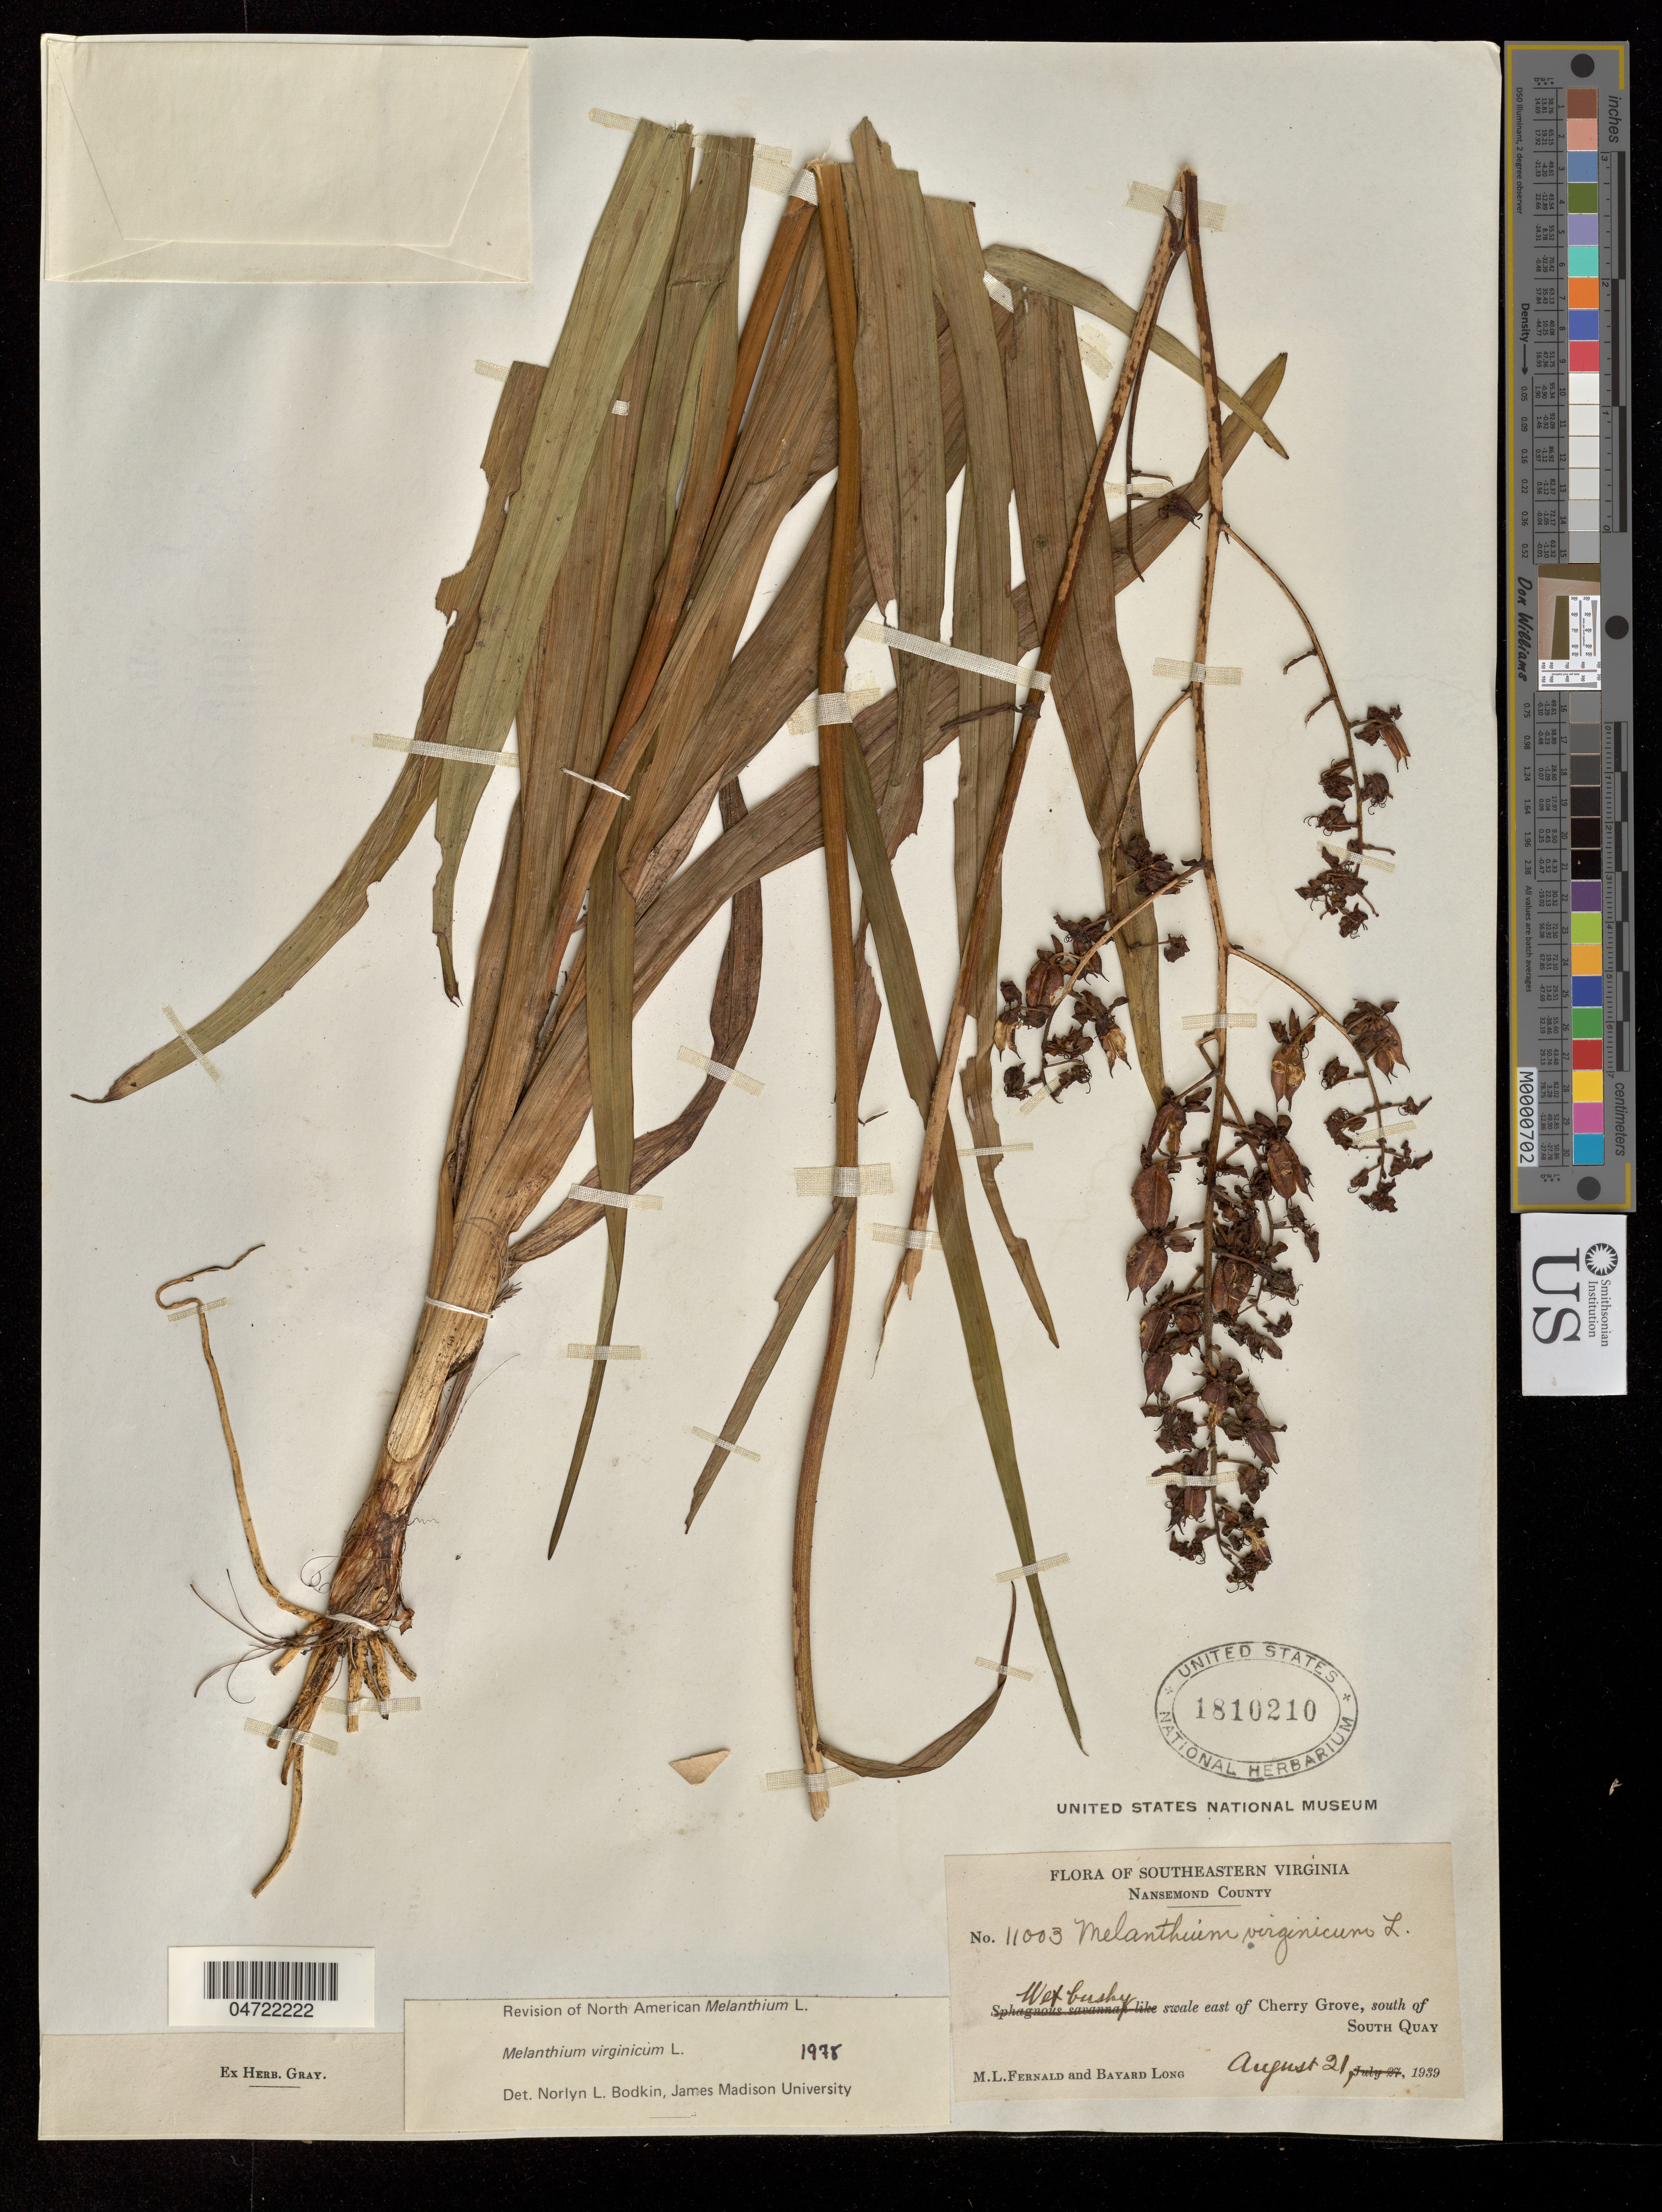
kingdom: Plantae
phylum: Tracheophyta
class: Liliopsida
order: Liliales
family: Melanthiaceae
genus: Melanthium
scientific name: Melanthium virginicum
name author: L.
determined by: Bodkin, N. L.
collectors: M. L. Fernald & B. Long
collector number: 11003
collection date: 1939-08-21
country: United States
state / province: Virginia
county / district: City of Suffolk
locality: East of Cherry Grove, south of South Quay. Nansemond Co. (= historic county name).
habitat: Wet bushy swale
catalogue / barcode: US 1810210